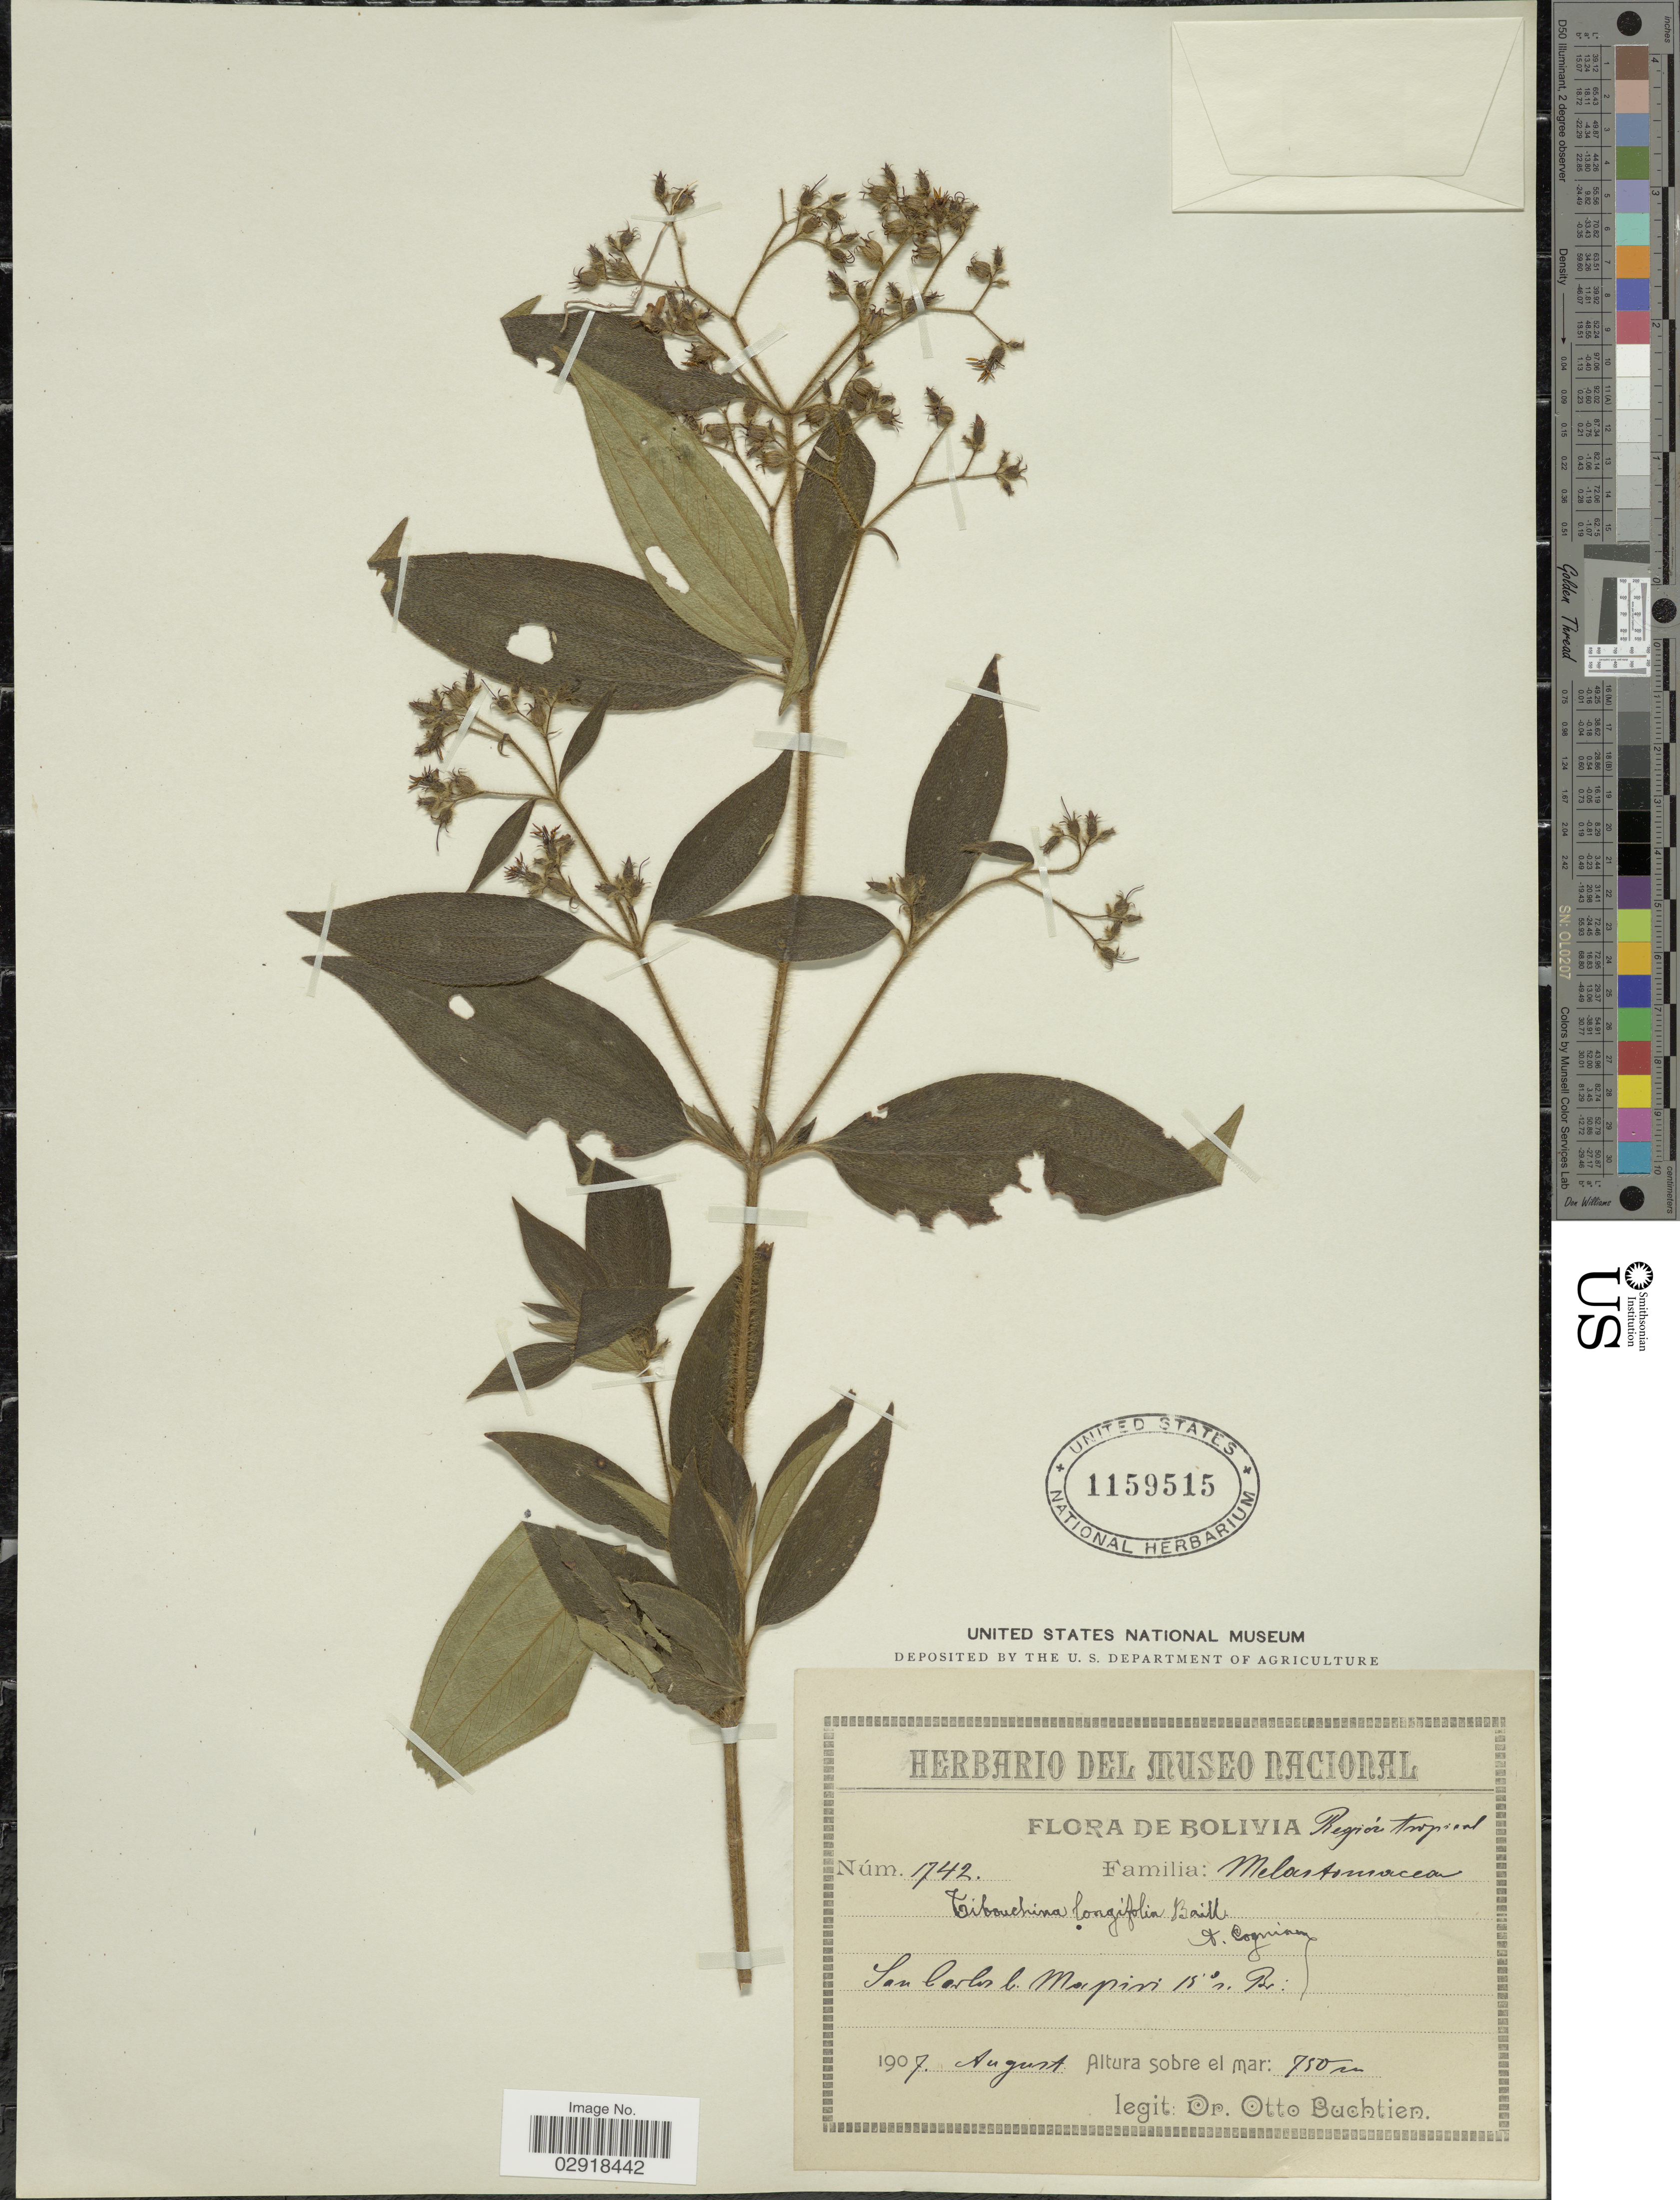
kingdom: Plantae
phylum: Tracheophyta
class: Magnoliopsida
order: Myrtales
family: Melastomataceae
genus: Chaetogastra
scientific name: Chaetogastra longifolia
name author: (Vahl) DC.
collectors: O. Buchtien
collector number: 1742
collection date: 1907-08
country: Bolivia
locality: Región tropical, San Carlos b. Mapiri 15° n. Br.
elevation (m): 750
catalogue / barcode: US 1159515